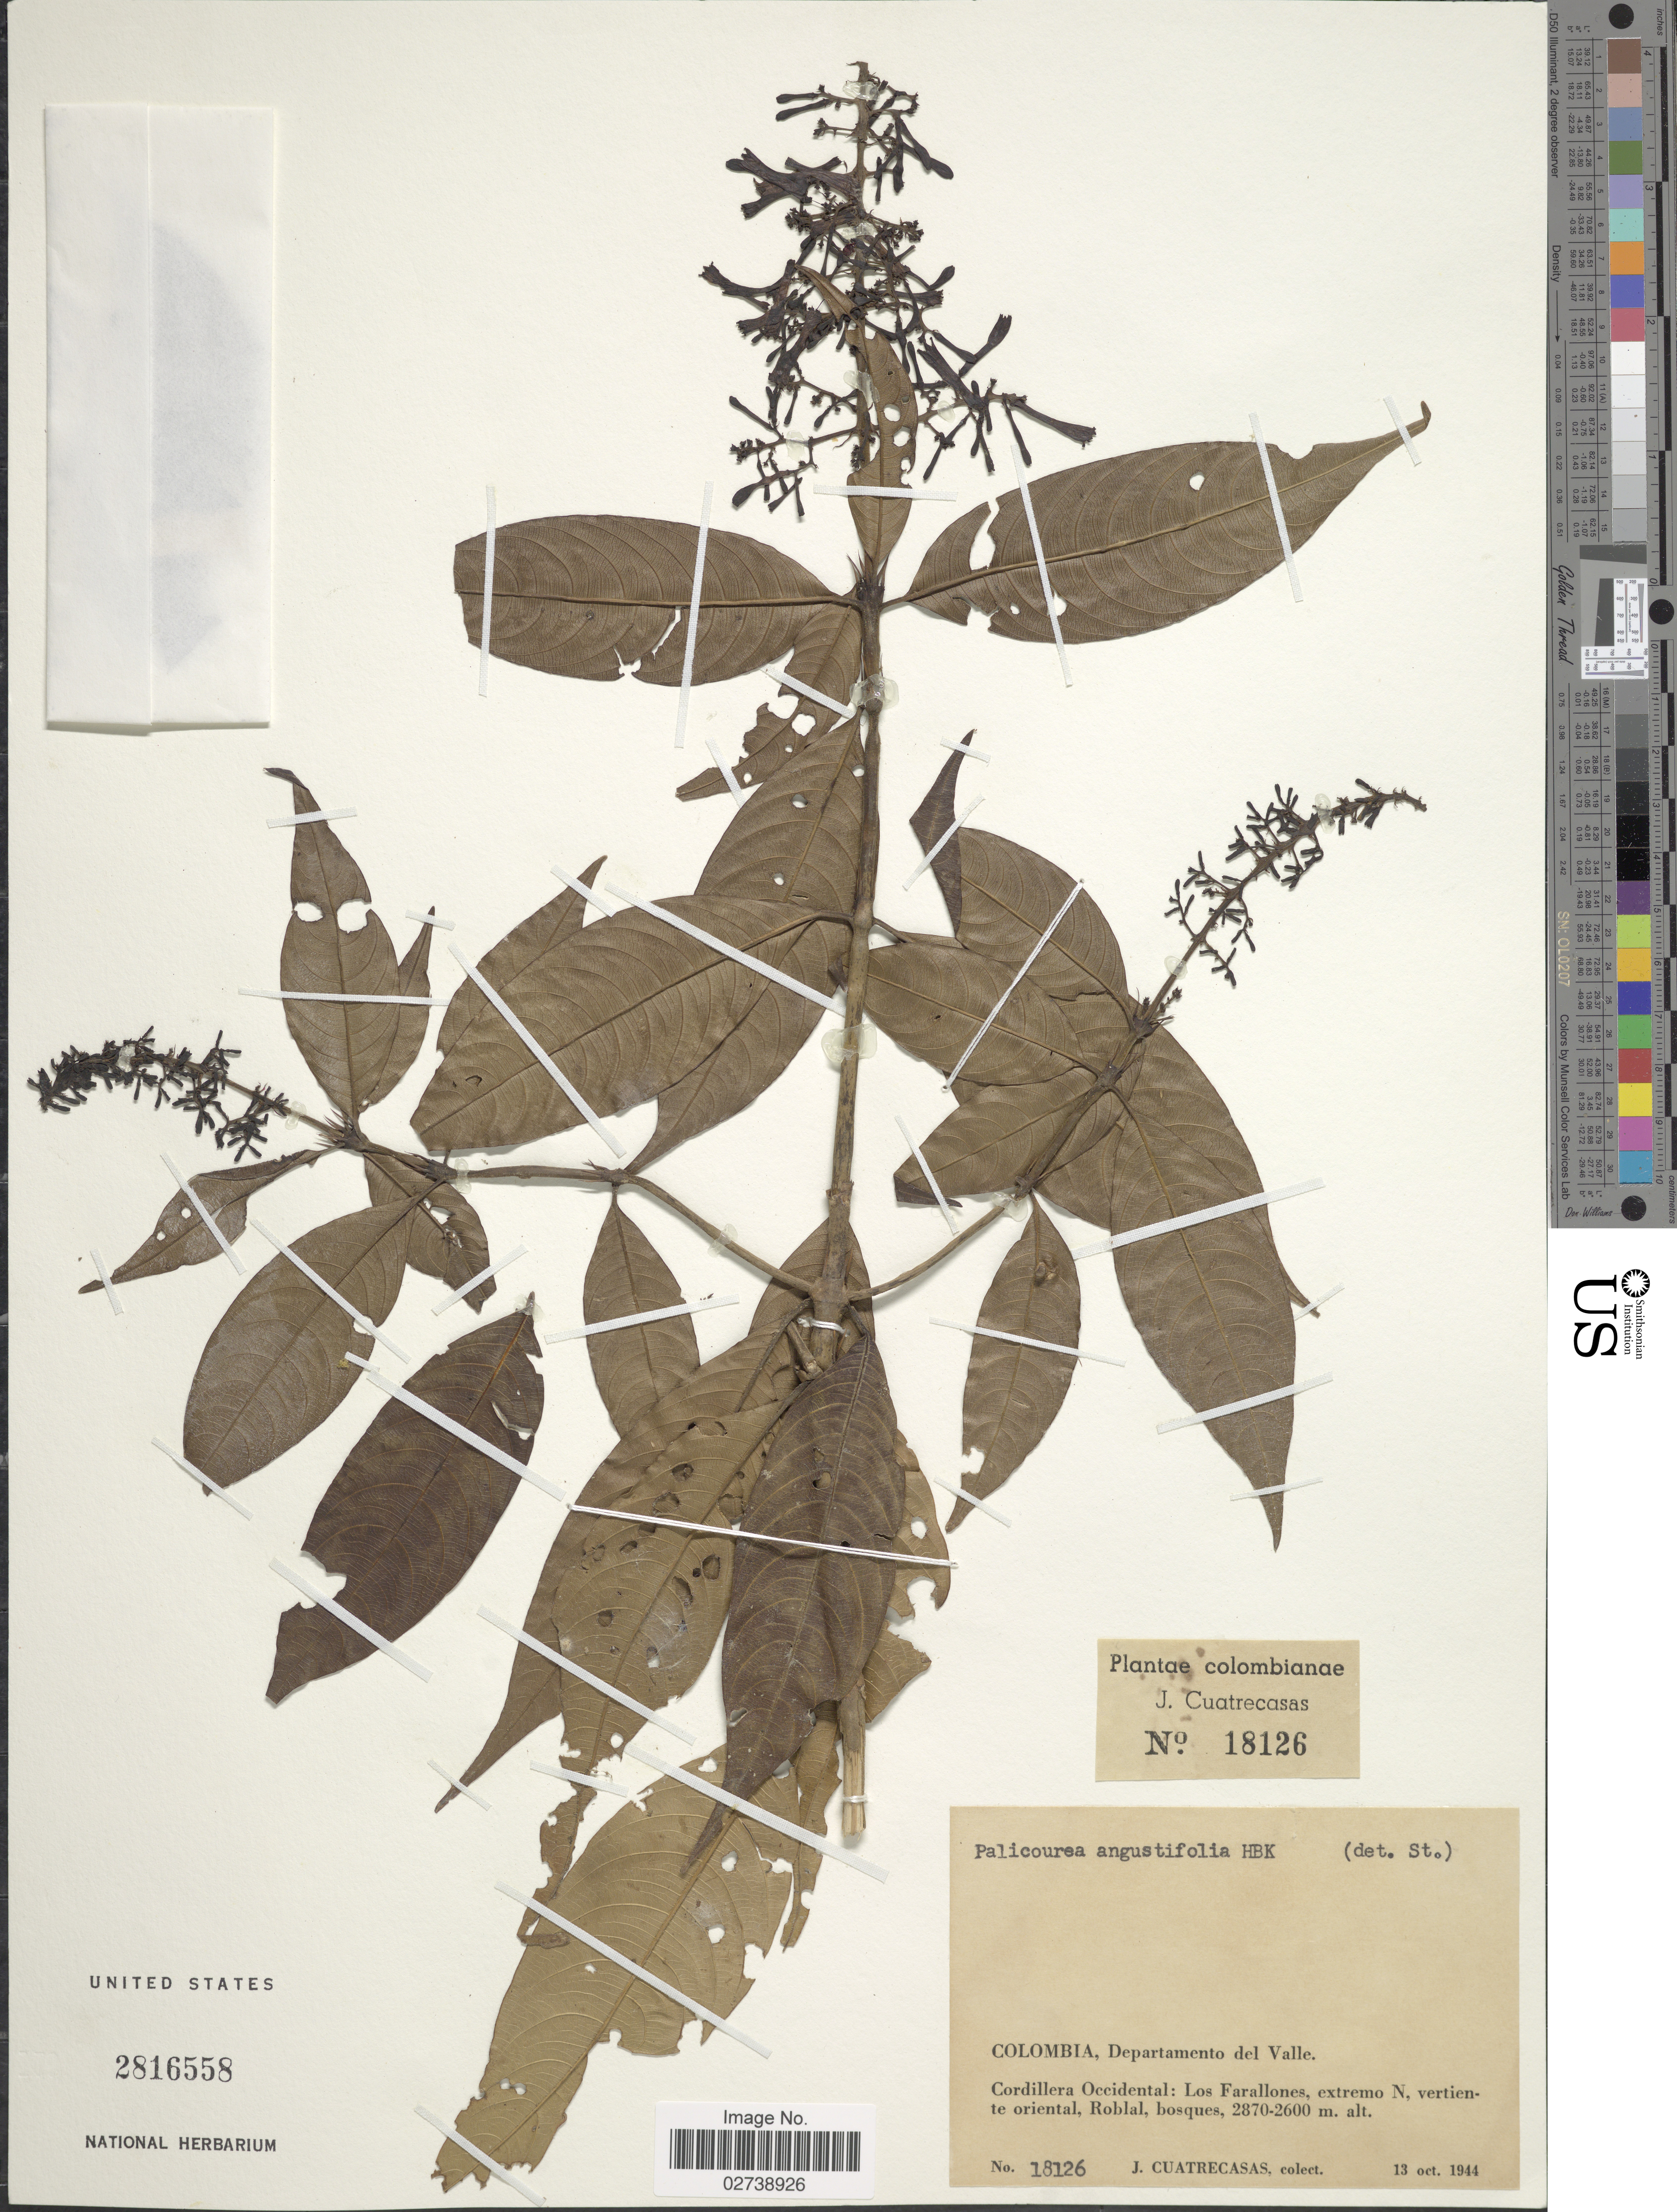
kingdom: Plantae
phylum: Tracheophyta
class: Magnoliopsida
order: Gentianales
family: Rubiaceae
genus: Palicourea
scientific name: Palicourea angustifolia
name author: Kunth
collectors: J. Cuatrecasas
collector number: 18126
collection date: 1944-10-13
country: Colombia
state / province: Valle del Cauca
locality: Departamento del Valle. Cordillera Occidental: Los Farallones, extremo N, vertiente oriental, Roblal, bosques.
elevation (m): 2600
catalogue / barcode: US 2816558